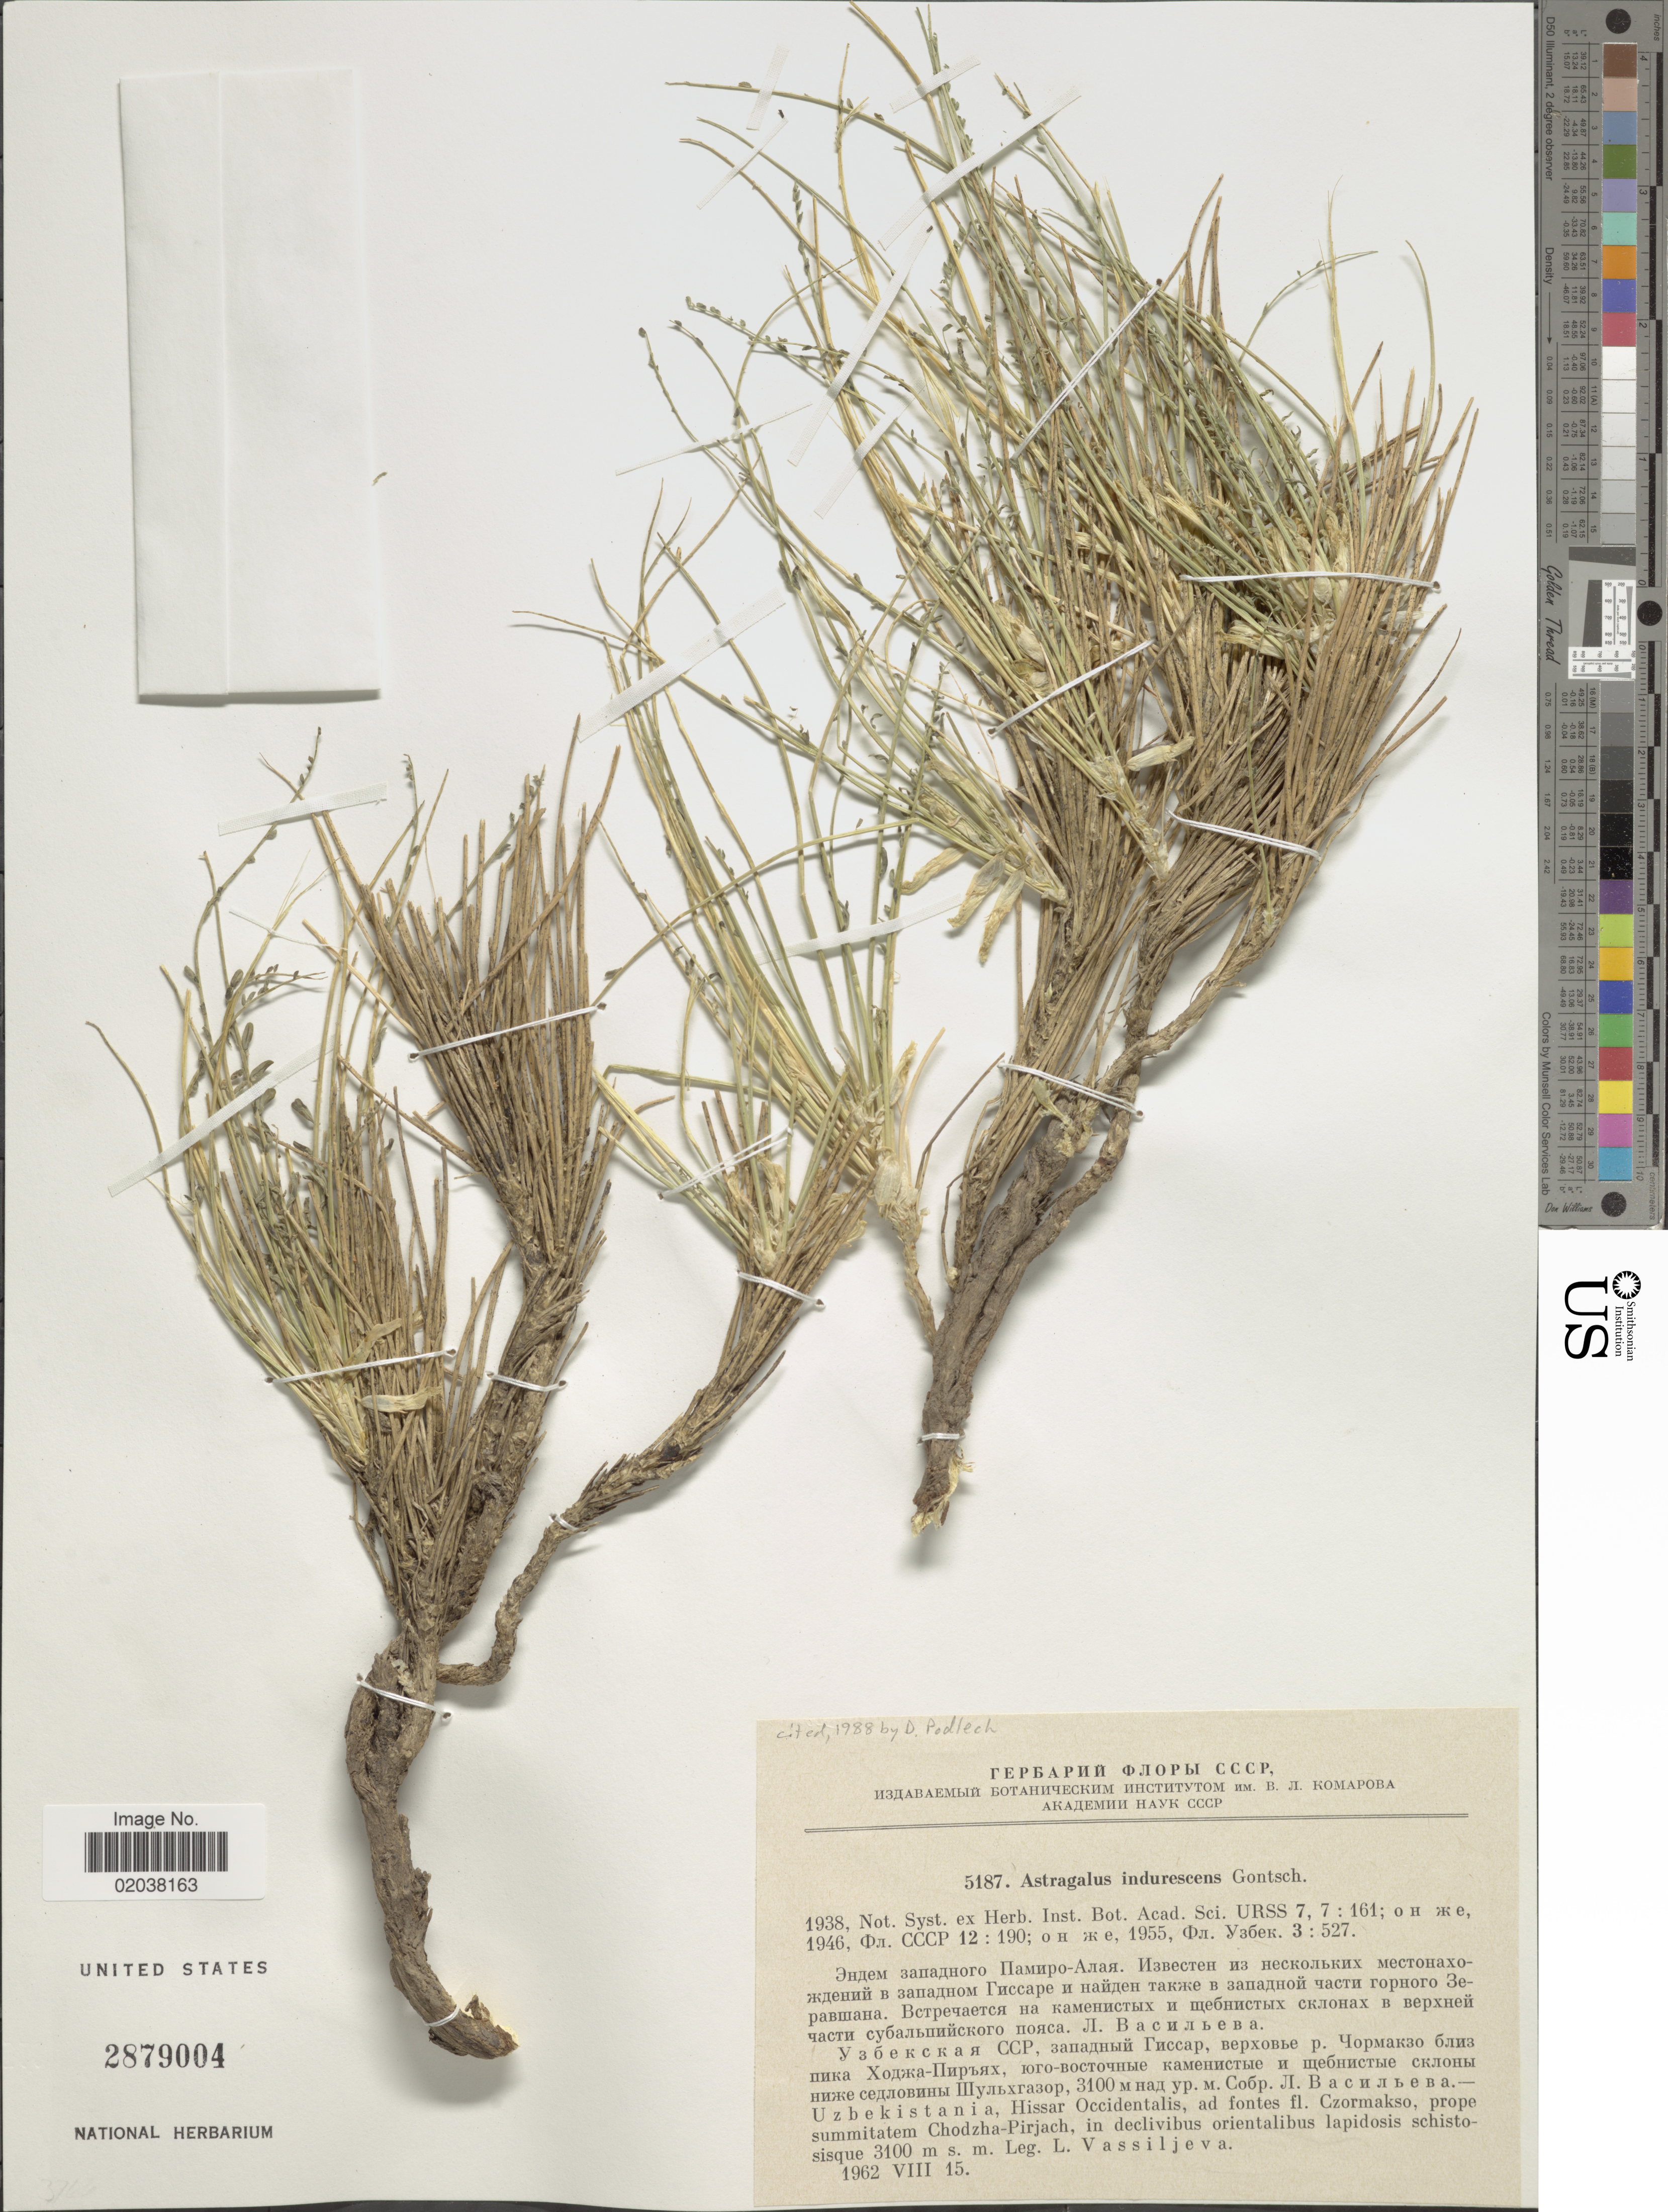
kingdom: Plantae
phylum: Tracheophyta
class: Magnoliopsida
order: Fabales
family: Fabaceae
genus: Astragalus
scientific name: Astragalus indurescens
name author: Gontsch.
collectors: L. Vassiljeva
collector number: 5187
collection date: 1962-08-15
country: Uzbekistan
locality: Hissar Occidentalis, prope chodzha-Pirjach, in declivibus orientalisbus lapidosis schistosisque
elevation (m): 3100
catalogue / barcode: US 2879004